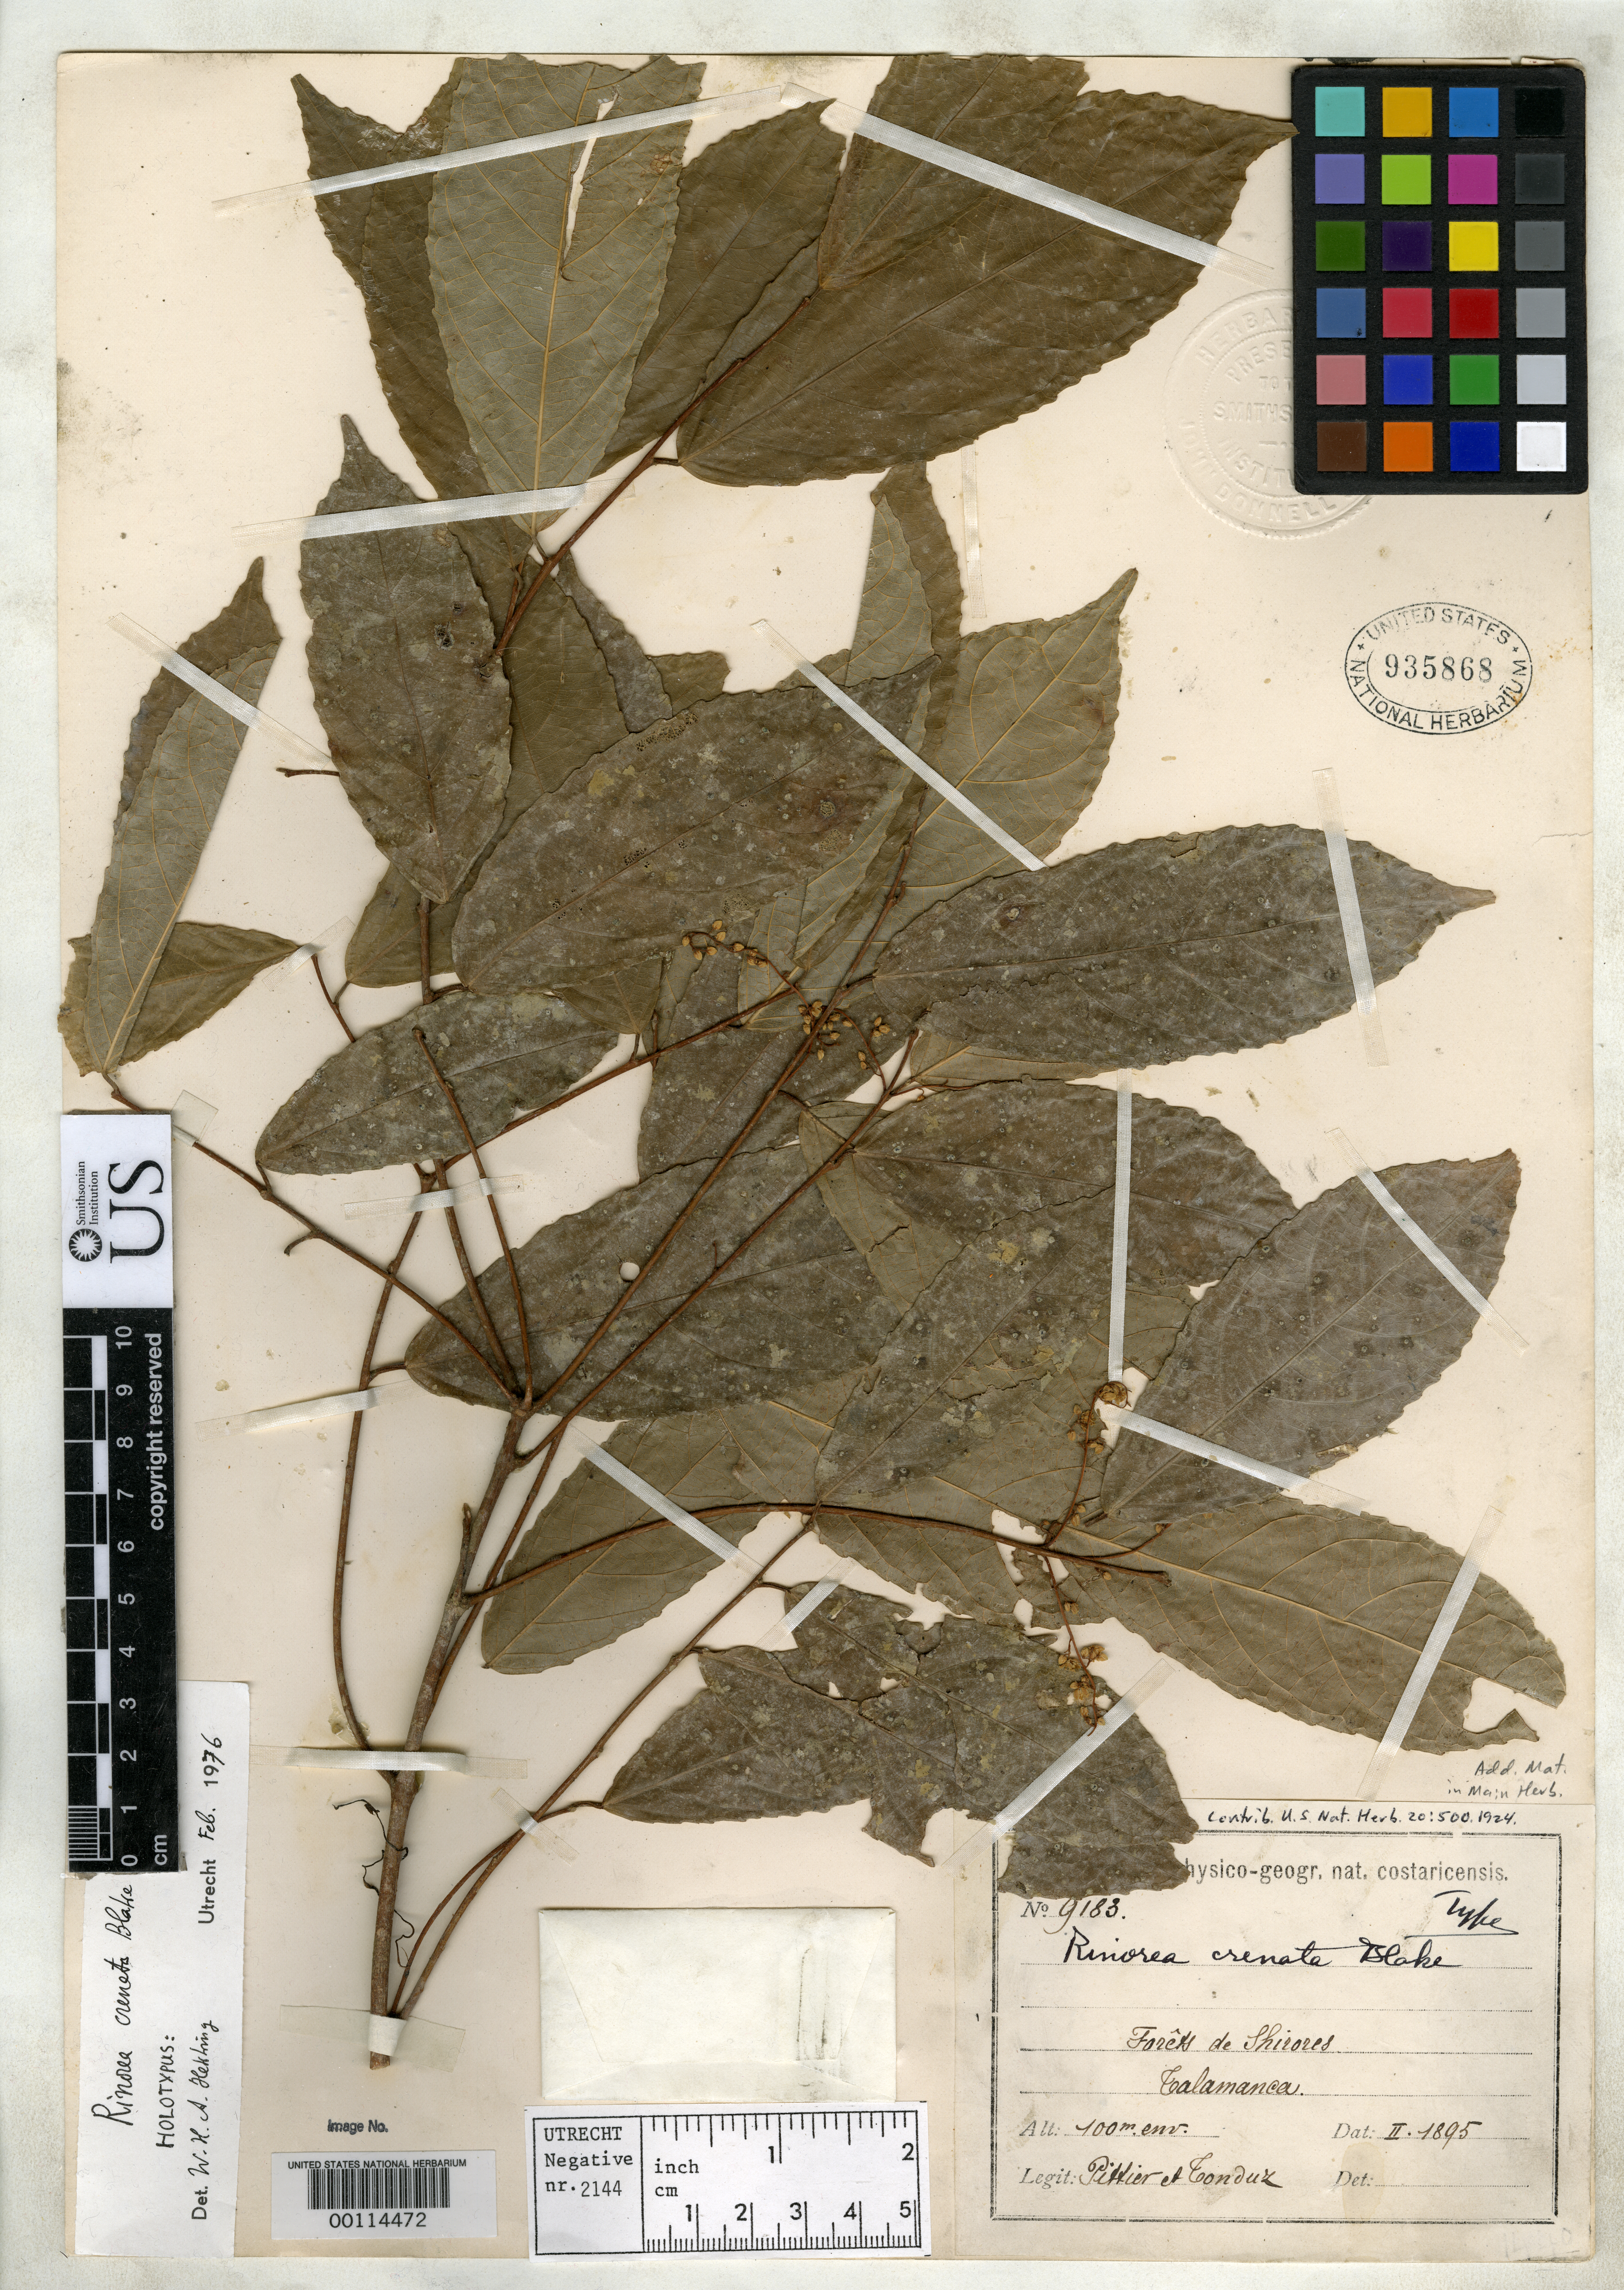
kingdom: Plantae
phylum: Tracheophyta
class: Magnoliopsida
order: Malpighiales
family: Violaceae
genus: Rinorea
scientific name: Rinorea crenata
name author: S.F. Blake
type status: Holotype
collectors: H. F. Pittier & A. Tonduz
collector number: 9183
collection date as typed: Feb 1895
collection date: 1895-02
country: Costa Rica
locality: Cordillera de Talamanca, Shirores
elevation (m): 100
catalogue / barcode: US 935868